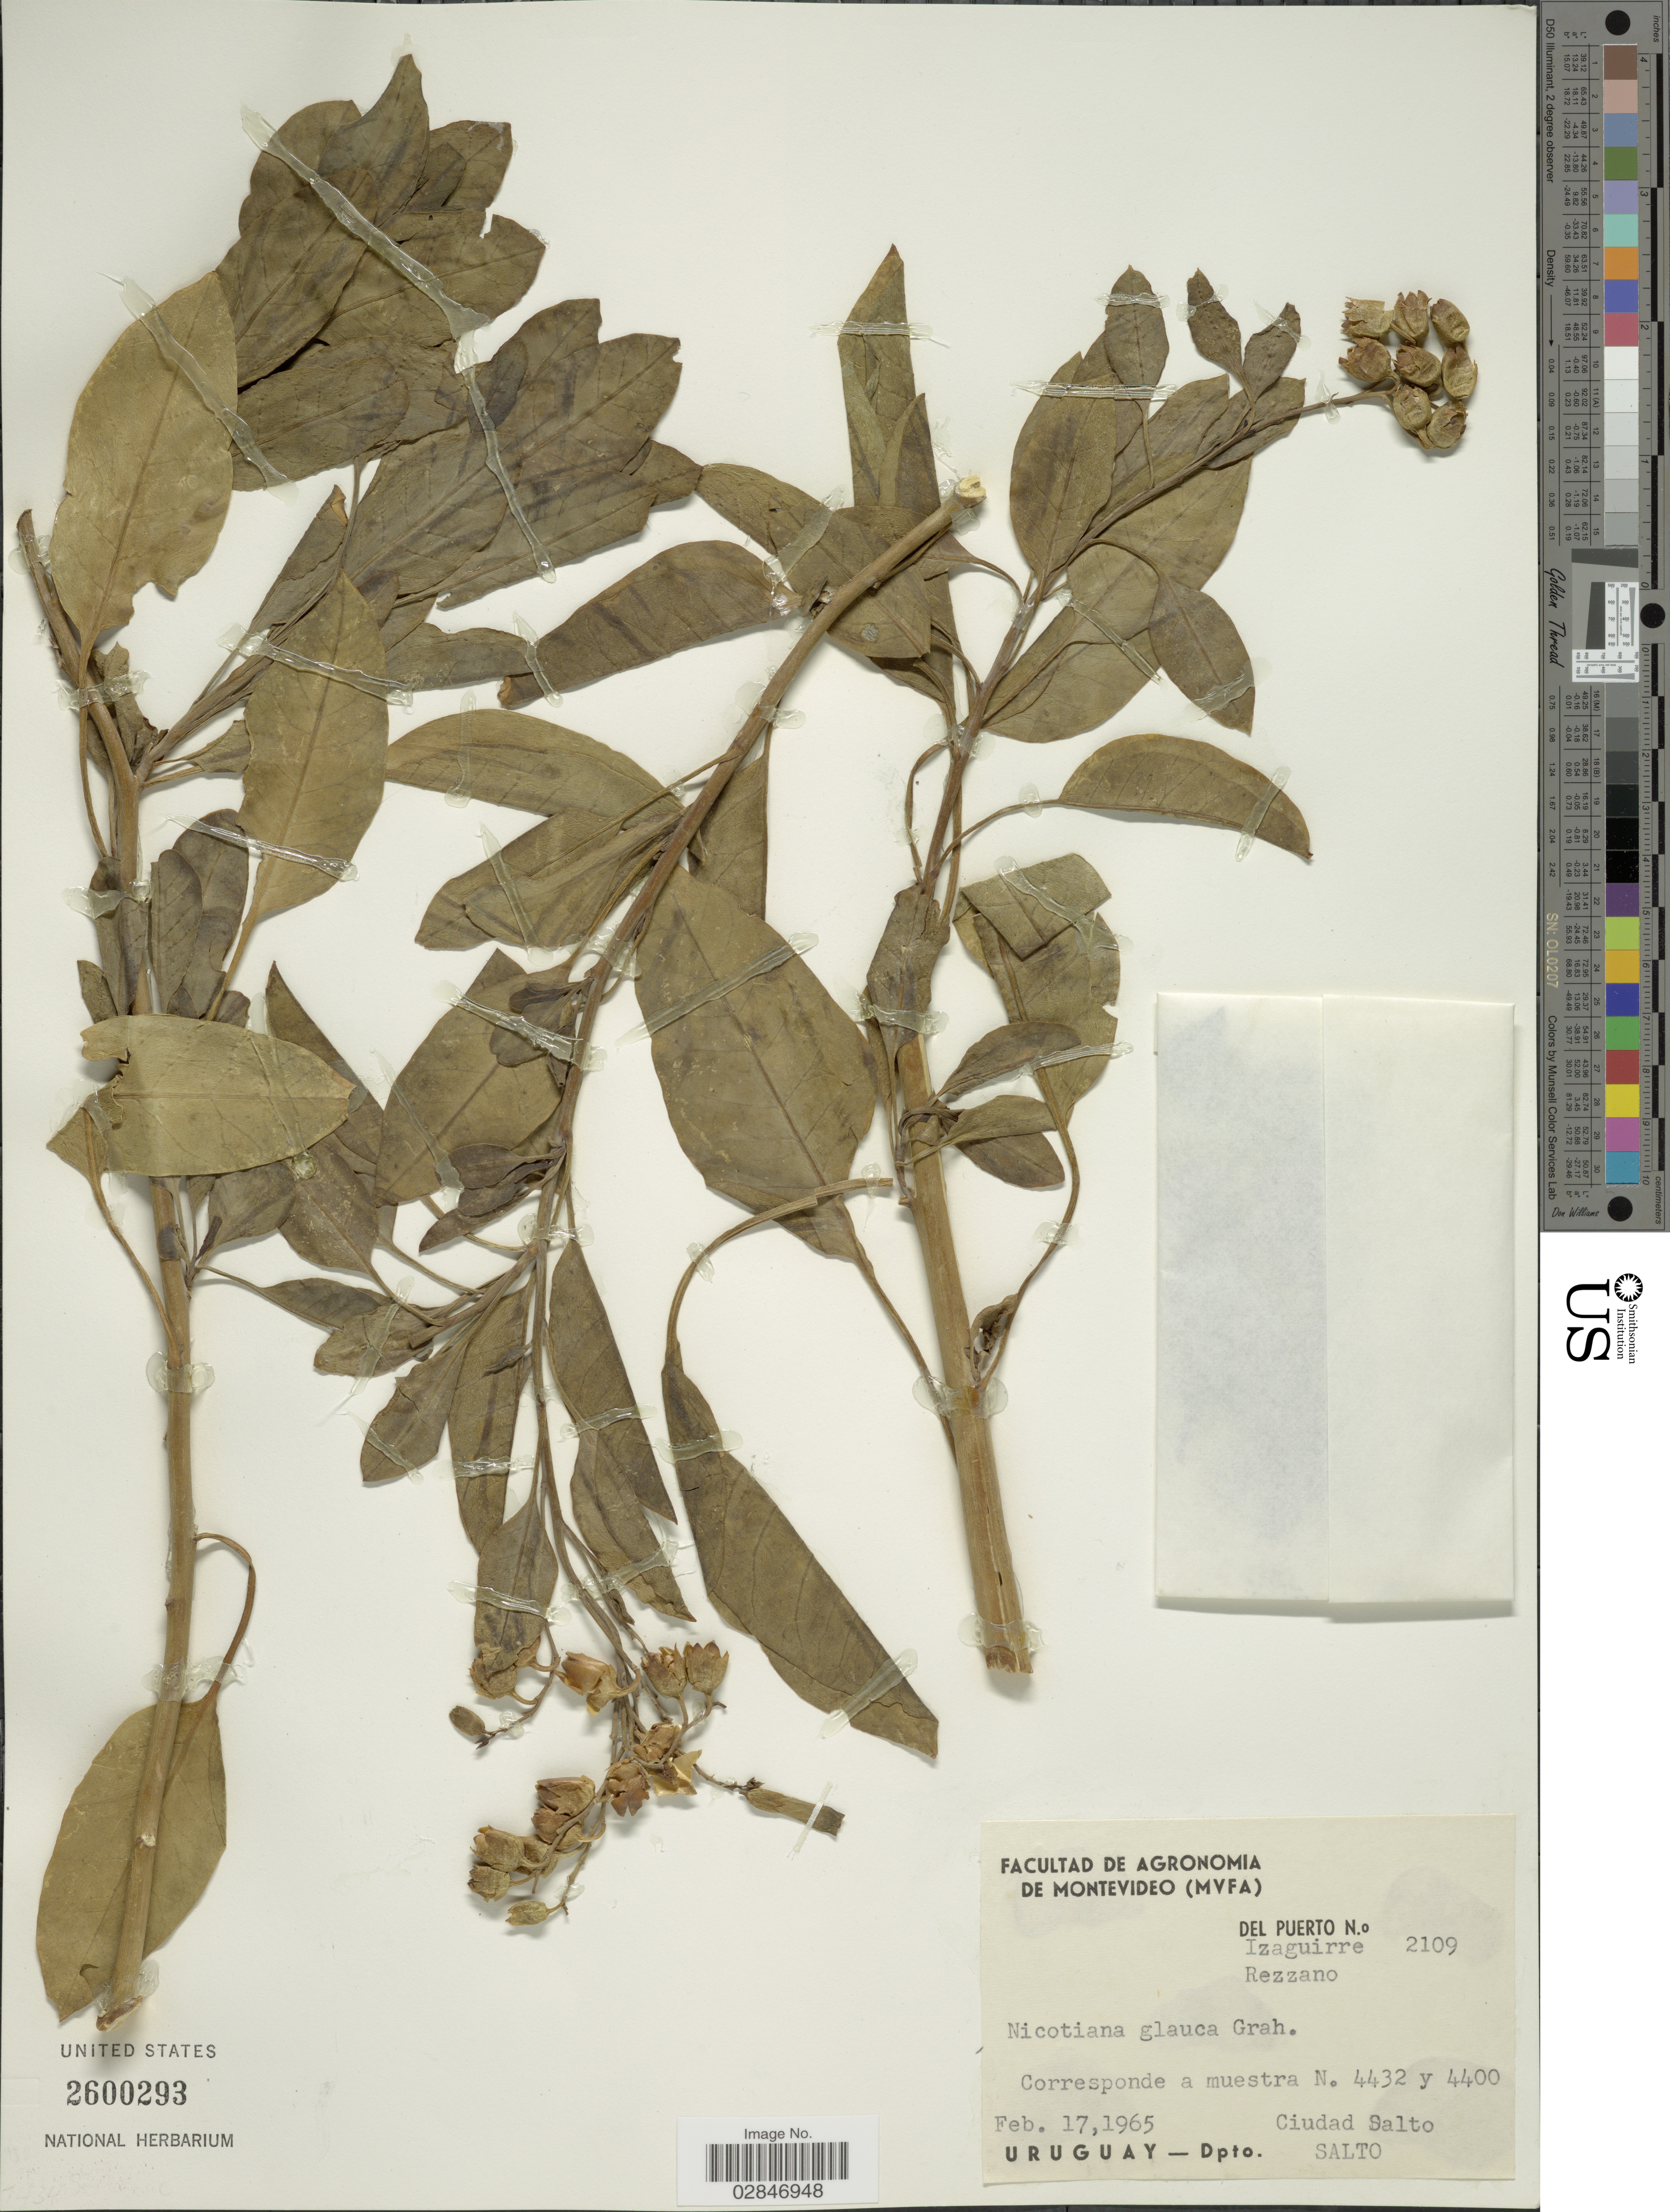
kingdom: Plantae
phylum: Tracheophyta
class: Magnoliopsida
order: Solanales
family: Solanaceae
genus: Nicotiana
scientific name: Nicotiana glauca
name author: Graham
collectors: Izaguirre & -. Rezzano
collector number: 2109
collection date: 1965-02-17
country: Uruguay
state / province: Salto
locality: Ciudad Salto, Depto. Salto.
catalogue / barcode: US 2600293